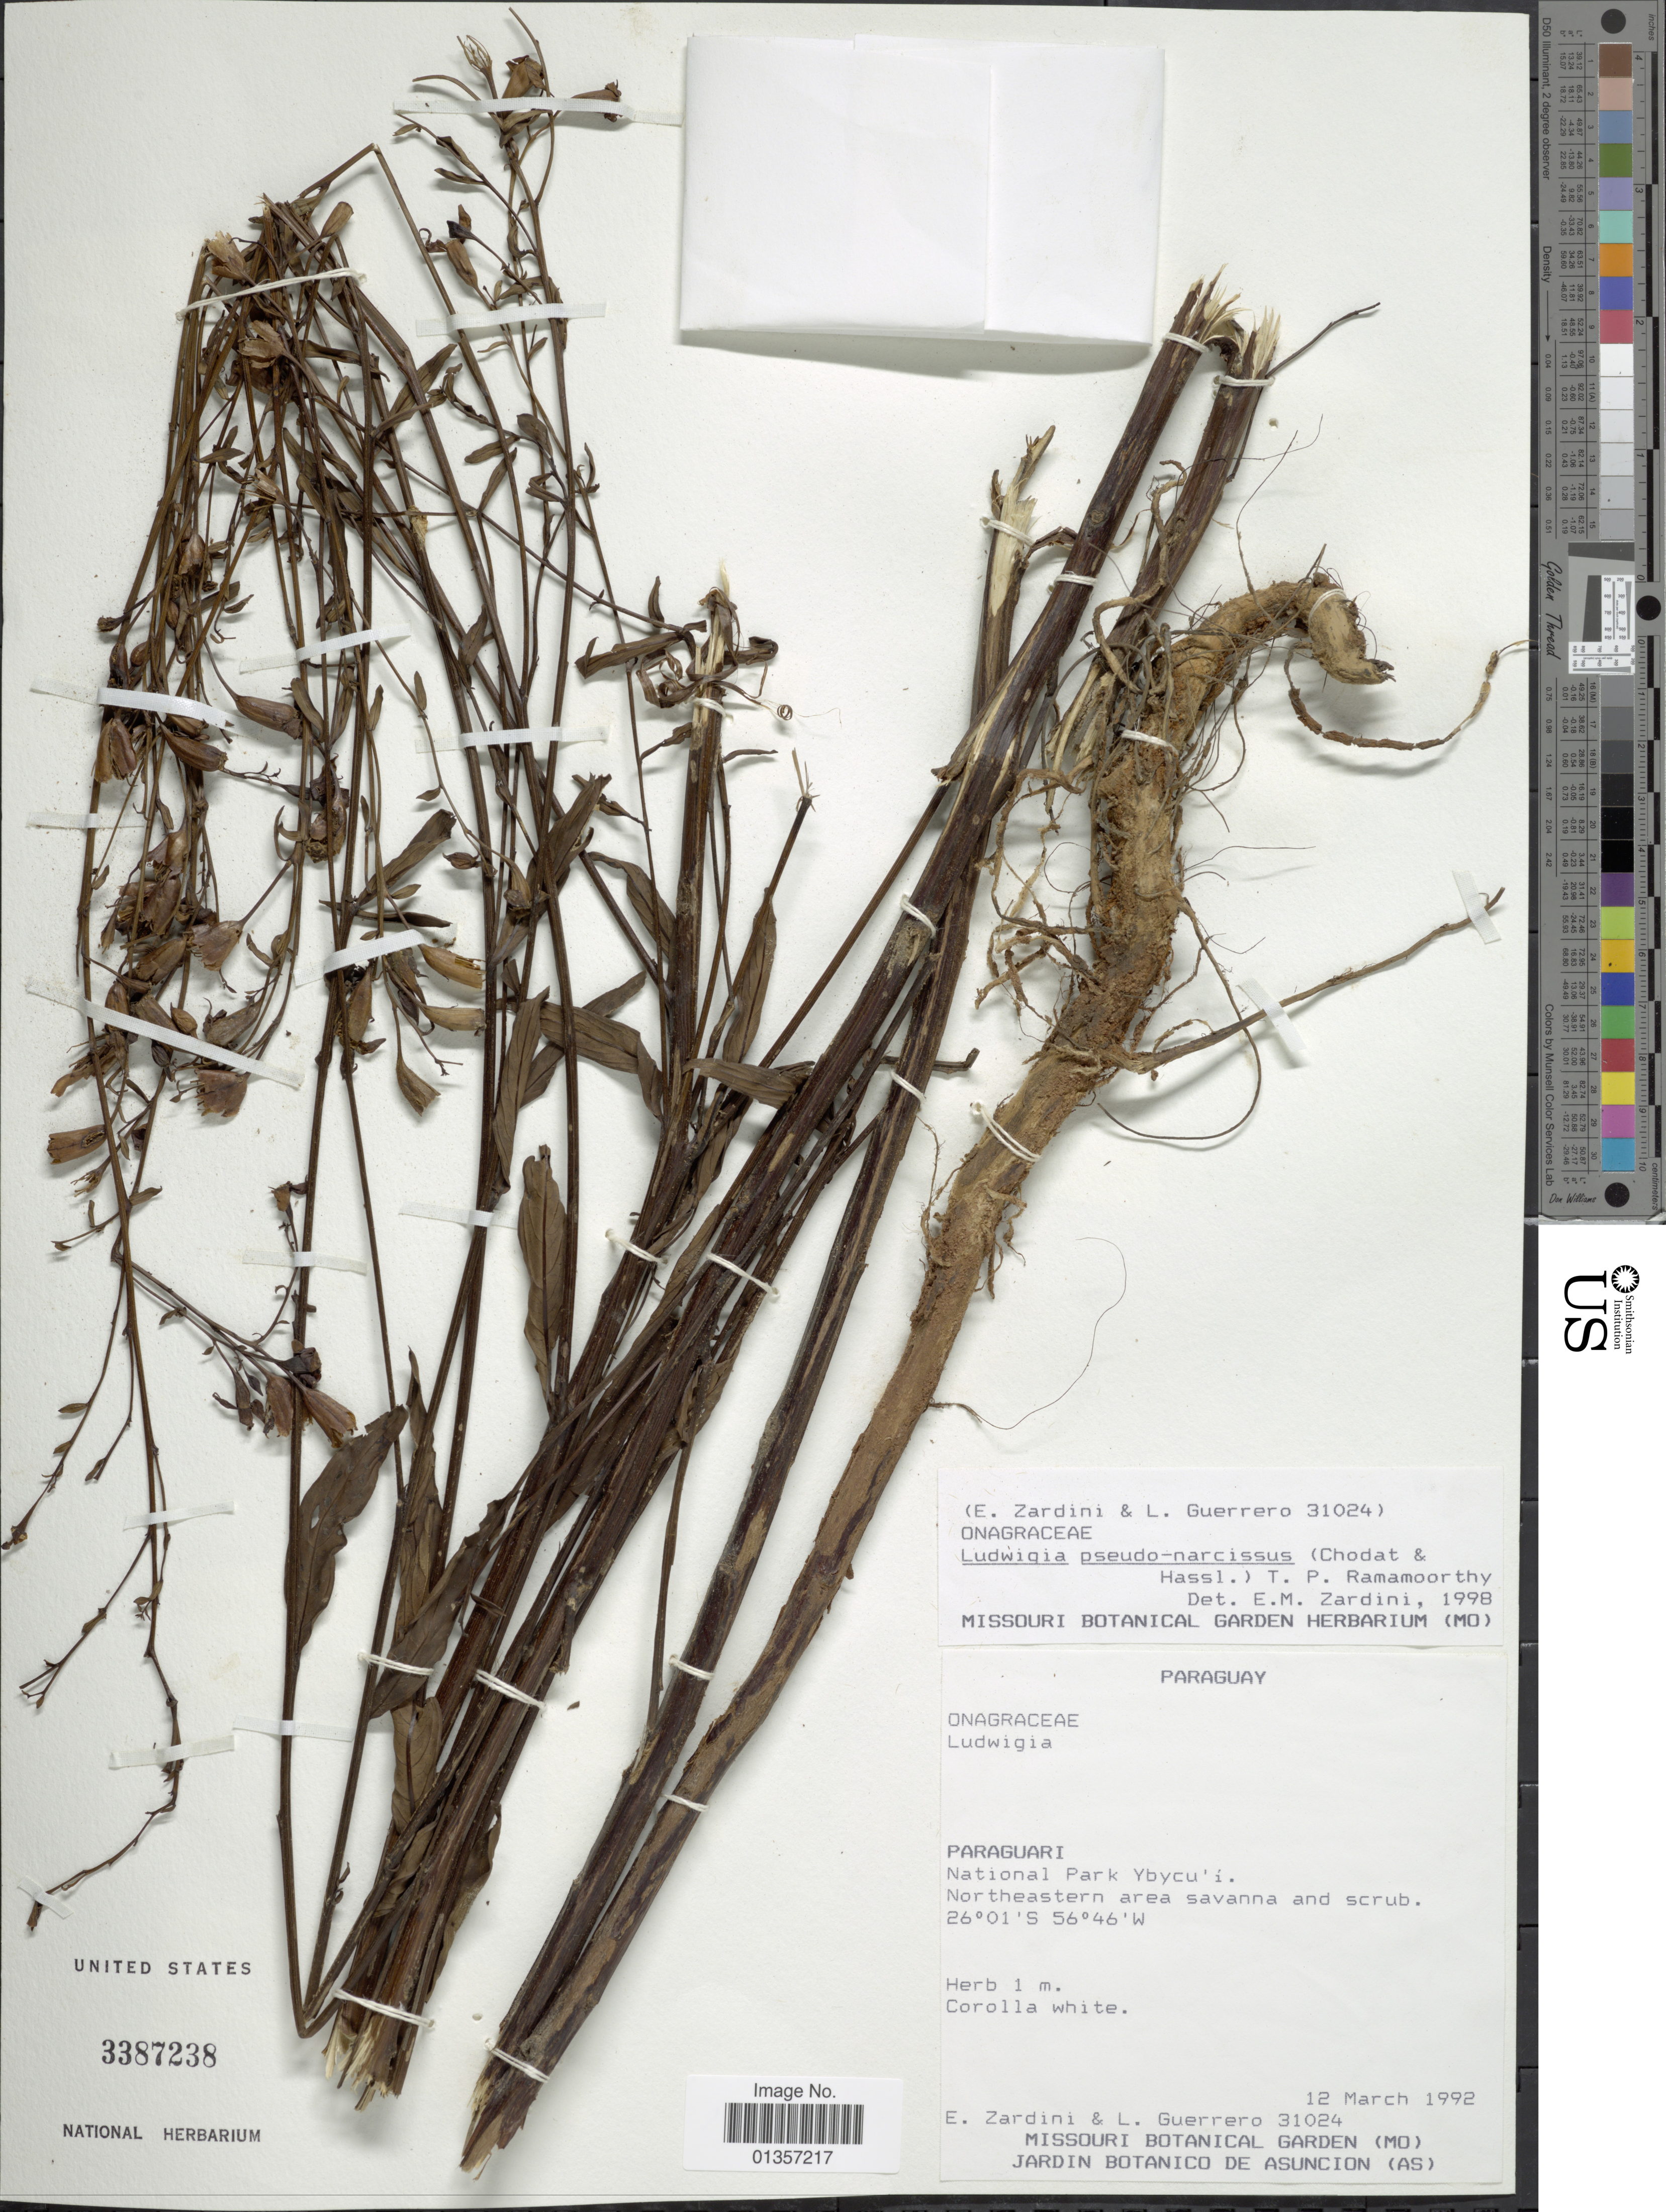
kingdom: Plantae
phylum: Tracheophyta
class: Magnoliopsida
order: Myrtales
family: Onagraceae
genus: Ludwigia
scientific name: Ludwigia pseudonarcissus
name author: (Chodat & Hassl.) Ramamoorthy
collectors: E. M. Zardini & L. Guerrero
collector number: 31024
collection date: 1992-03-12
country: Paraguay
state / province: Paraguari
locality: National Park Ybycu'i. Northeasterm area savanna and scrub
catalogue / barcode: US 3387238